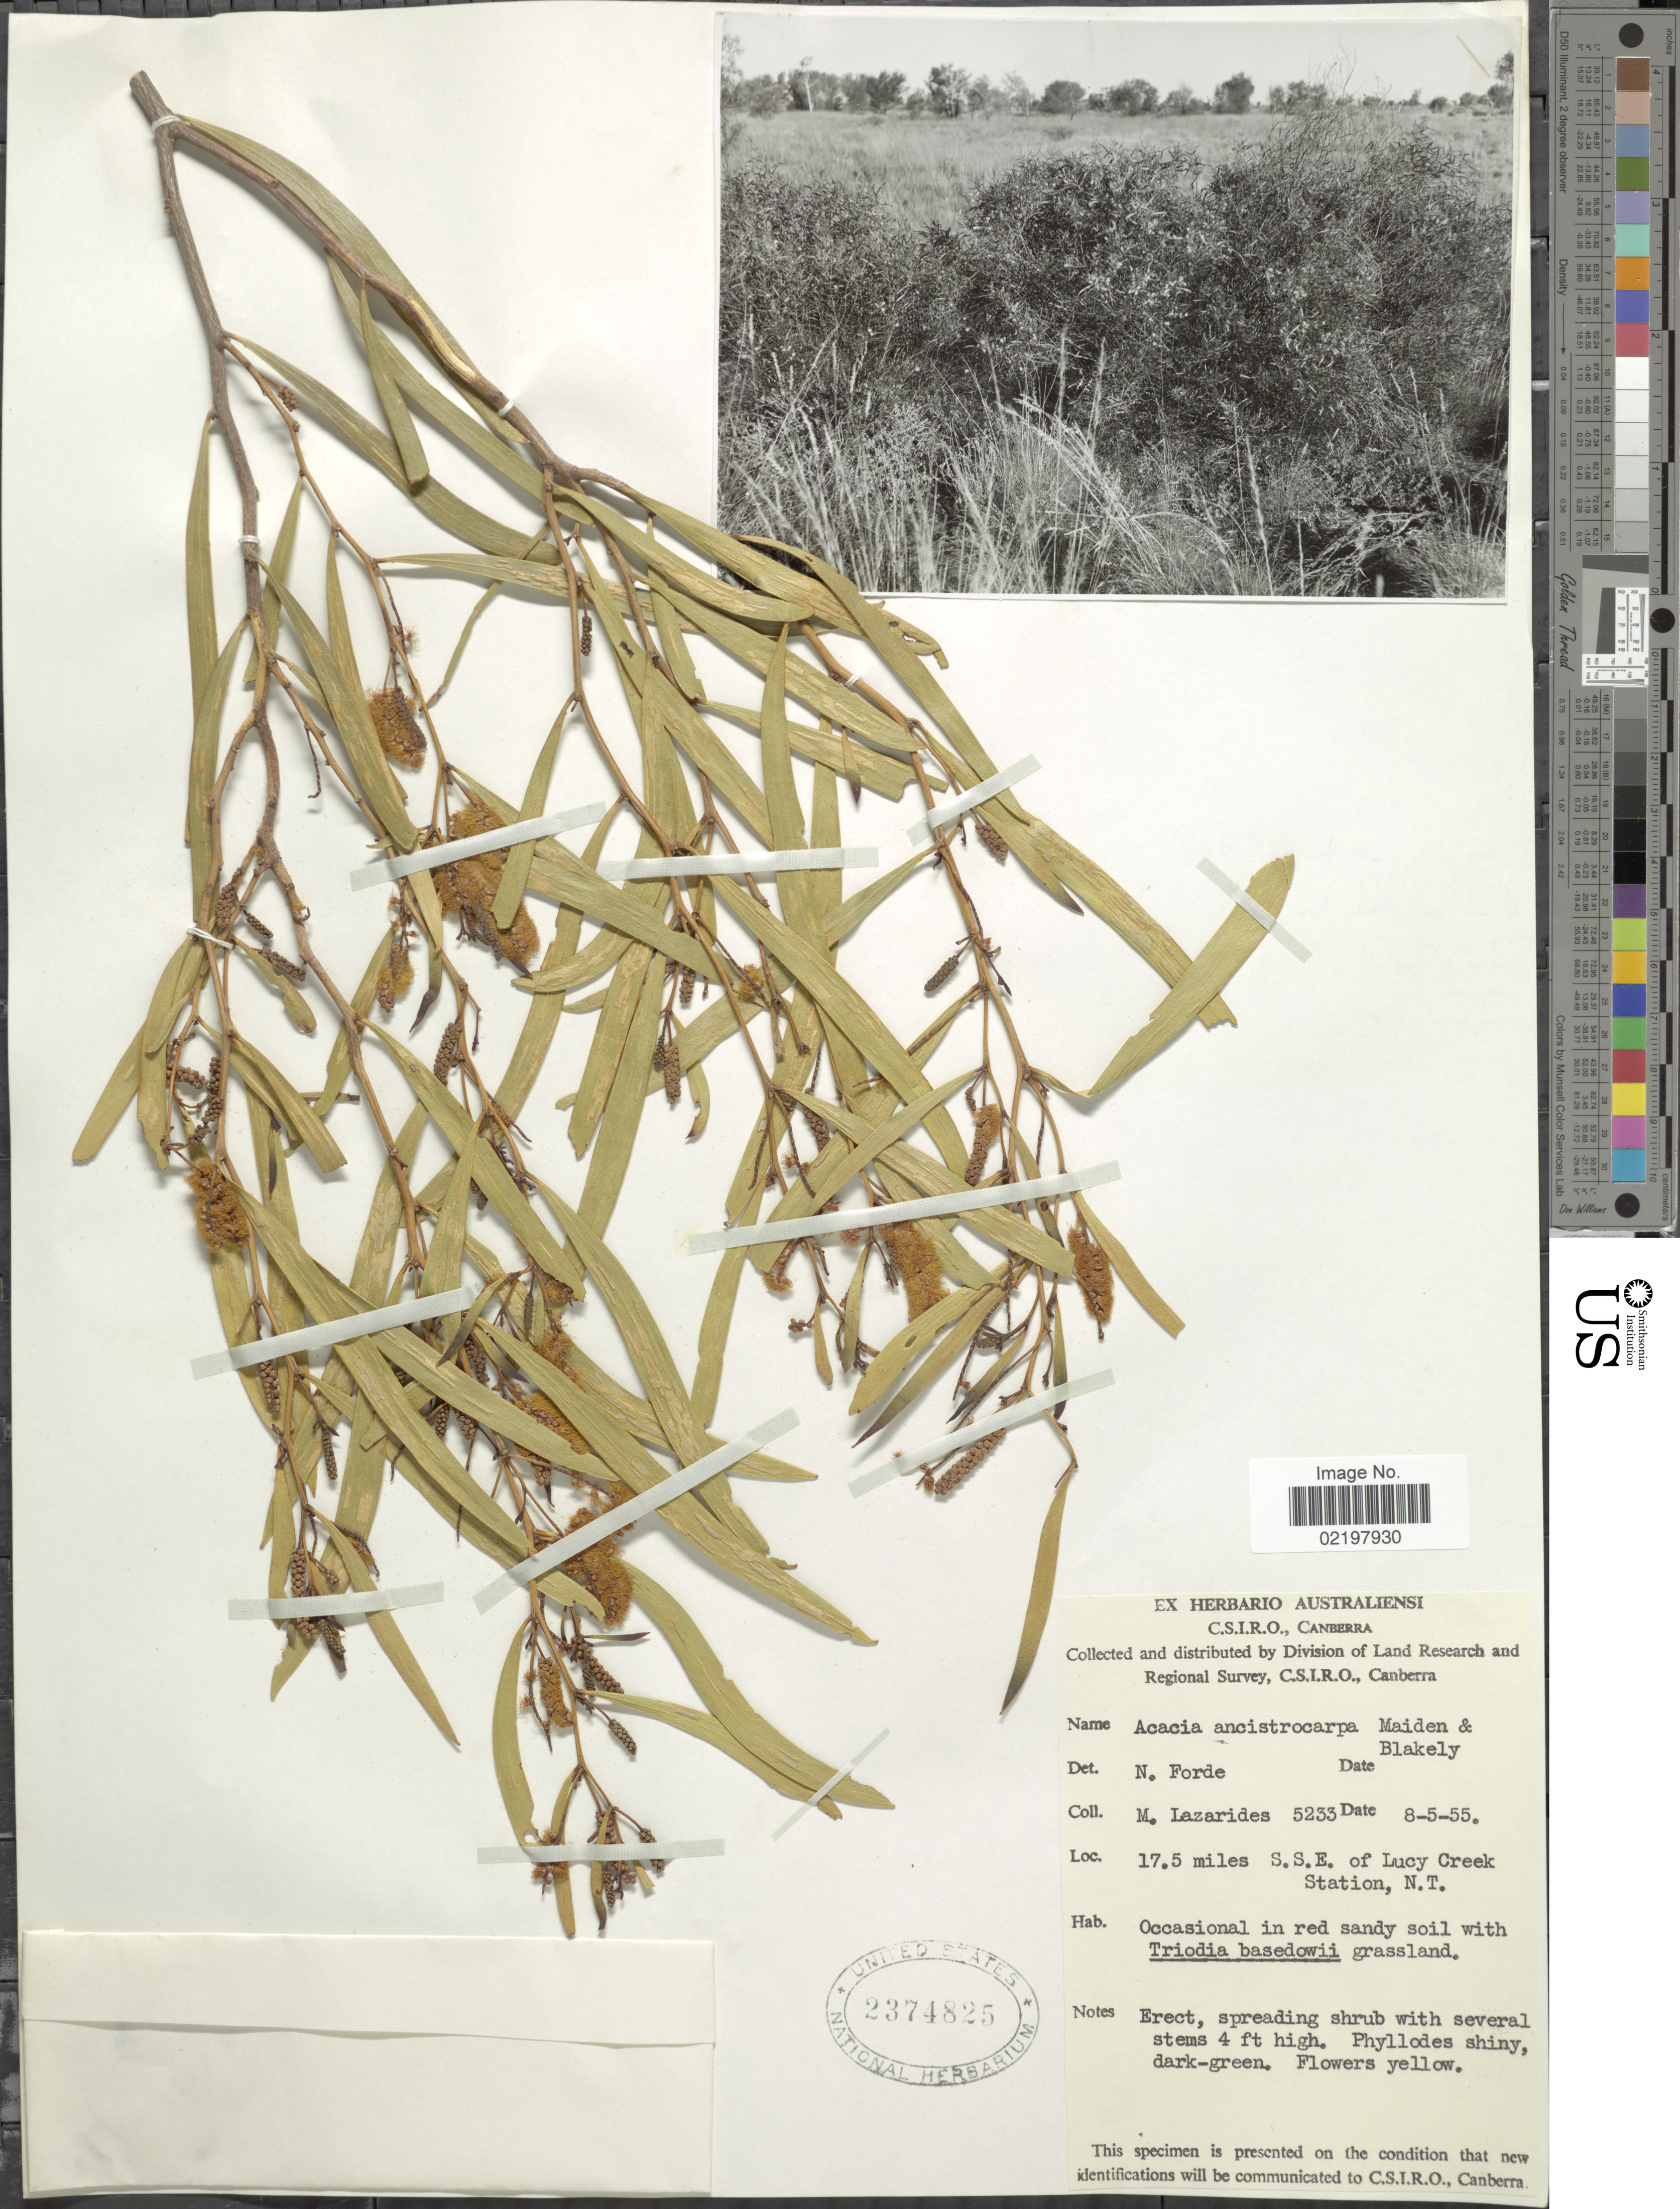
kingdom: Plantae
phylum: Tracheophyta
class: Magnoliopsida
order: Fabales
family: Fabaceae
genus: Acacia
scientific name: Acacia ancistrocarpa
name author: Maiden & Blakeley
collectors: N. Forde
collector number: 5233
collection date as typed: Transcribed d/m/y: 8/5/55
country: Australia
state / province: Northern Territory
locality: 17.5 miles S.S.E of Lucy Creek Station, N.T.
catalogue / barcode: US 2374825